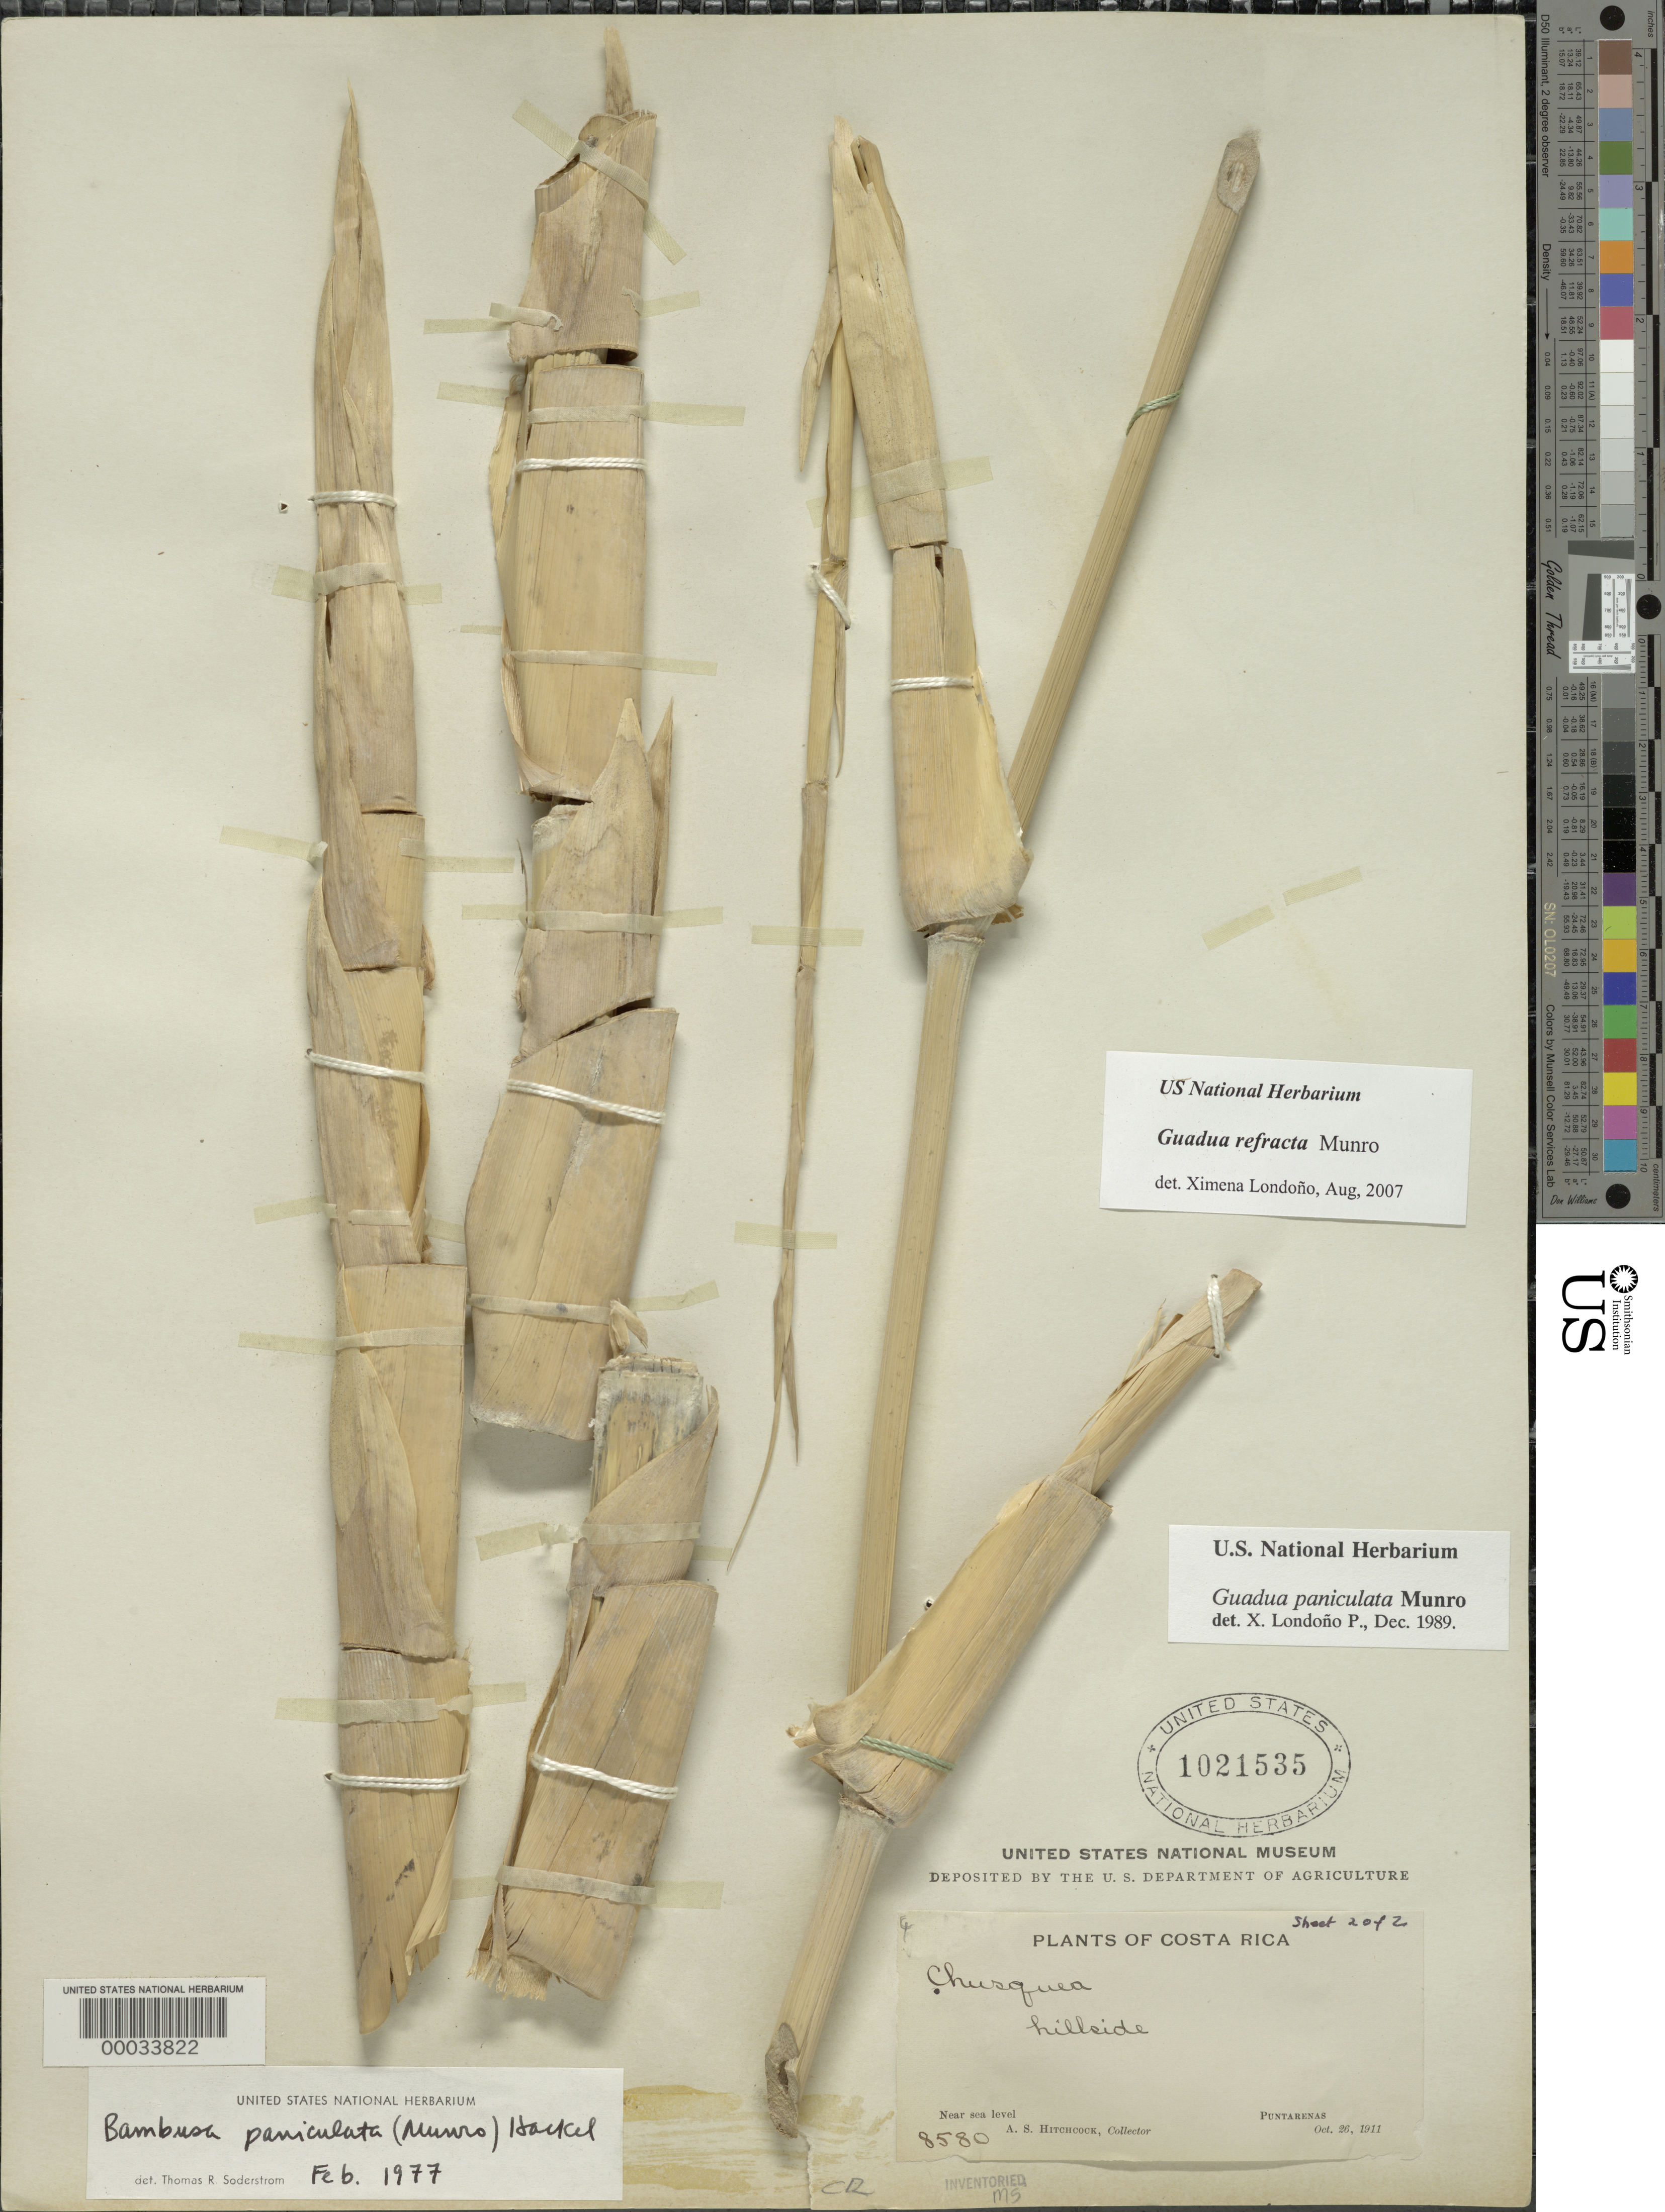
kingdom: Plantae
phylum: Tracheophyta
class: Liliopsida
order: Poales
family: Poaceae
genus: Guadua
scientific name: Guadua paniculata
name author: Munro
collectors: A. S. Hitchcock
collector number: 8580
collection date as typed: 26 Oct 1911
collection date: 1911-10-26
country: Costa Rica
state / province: Puntarenas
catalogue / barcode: US 1021535